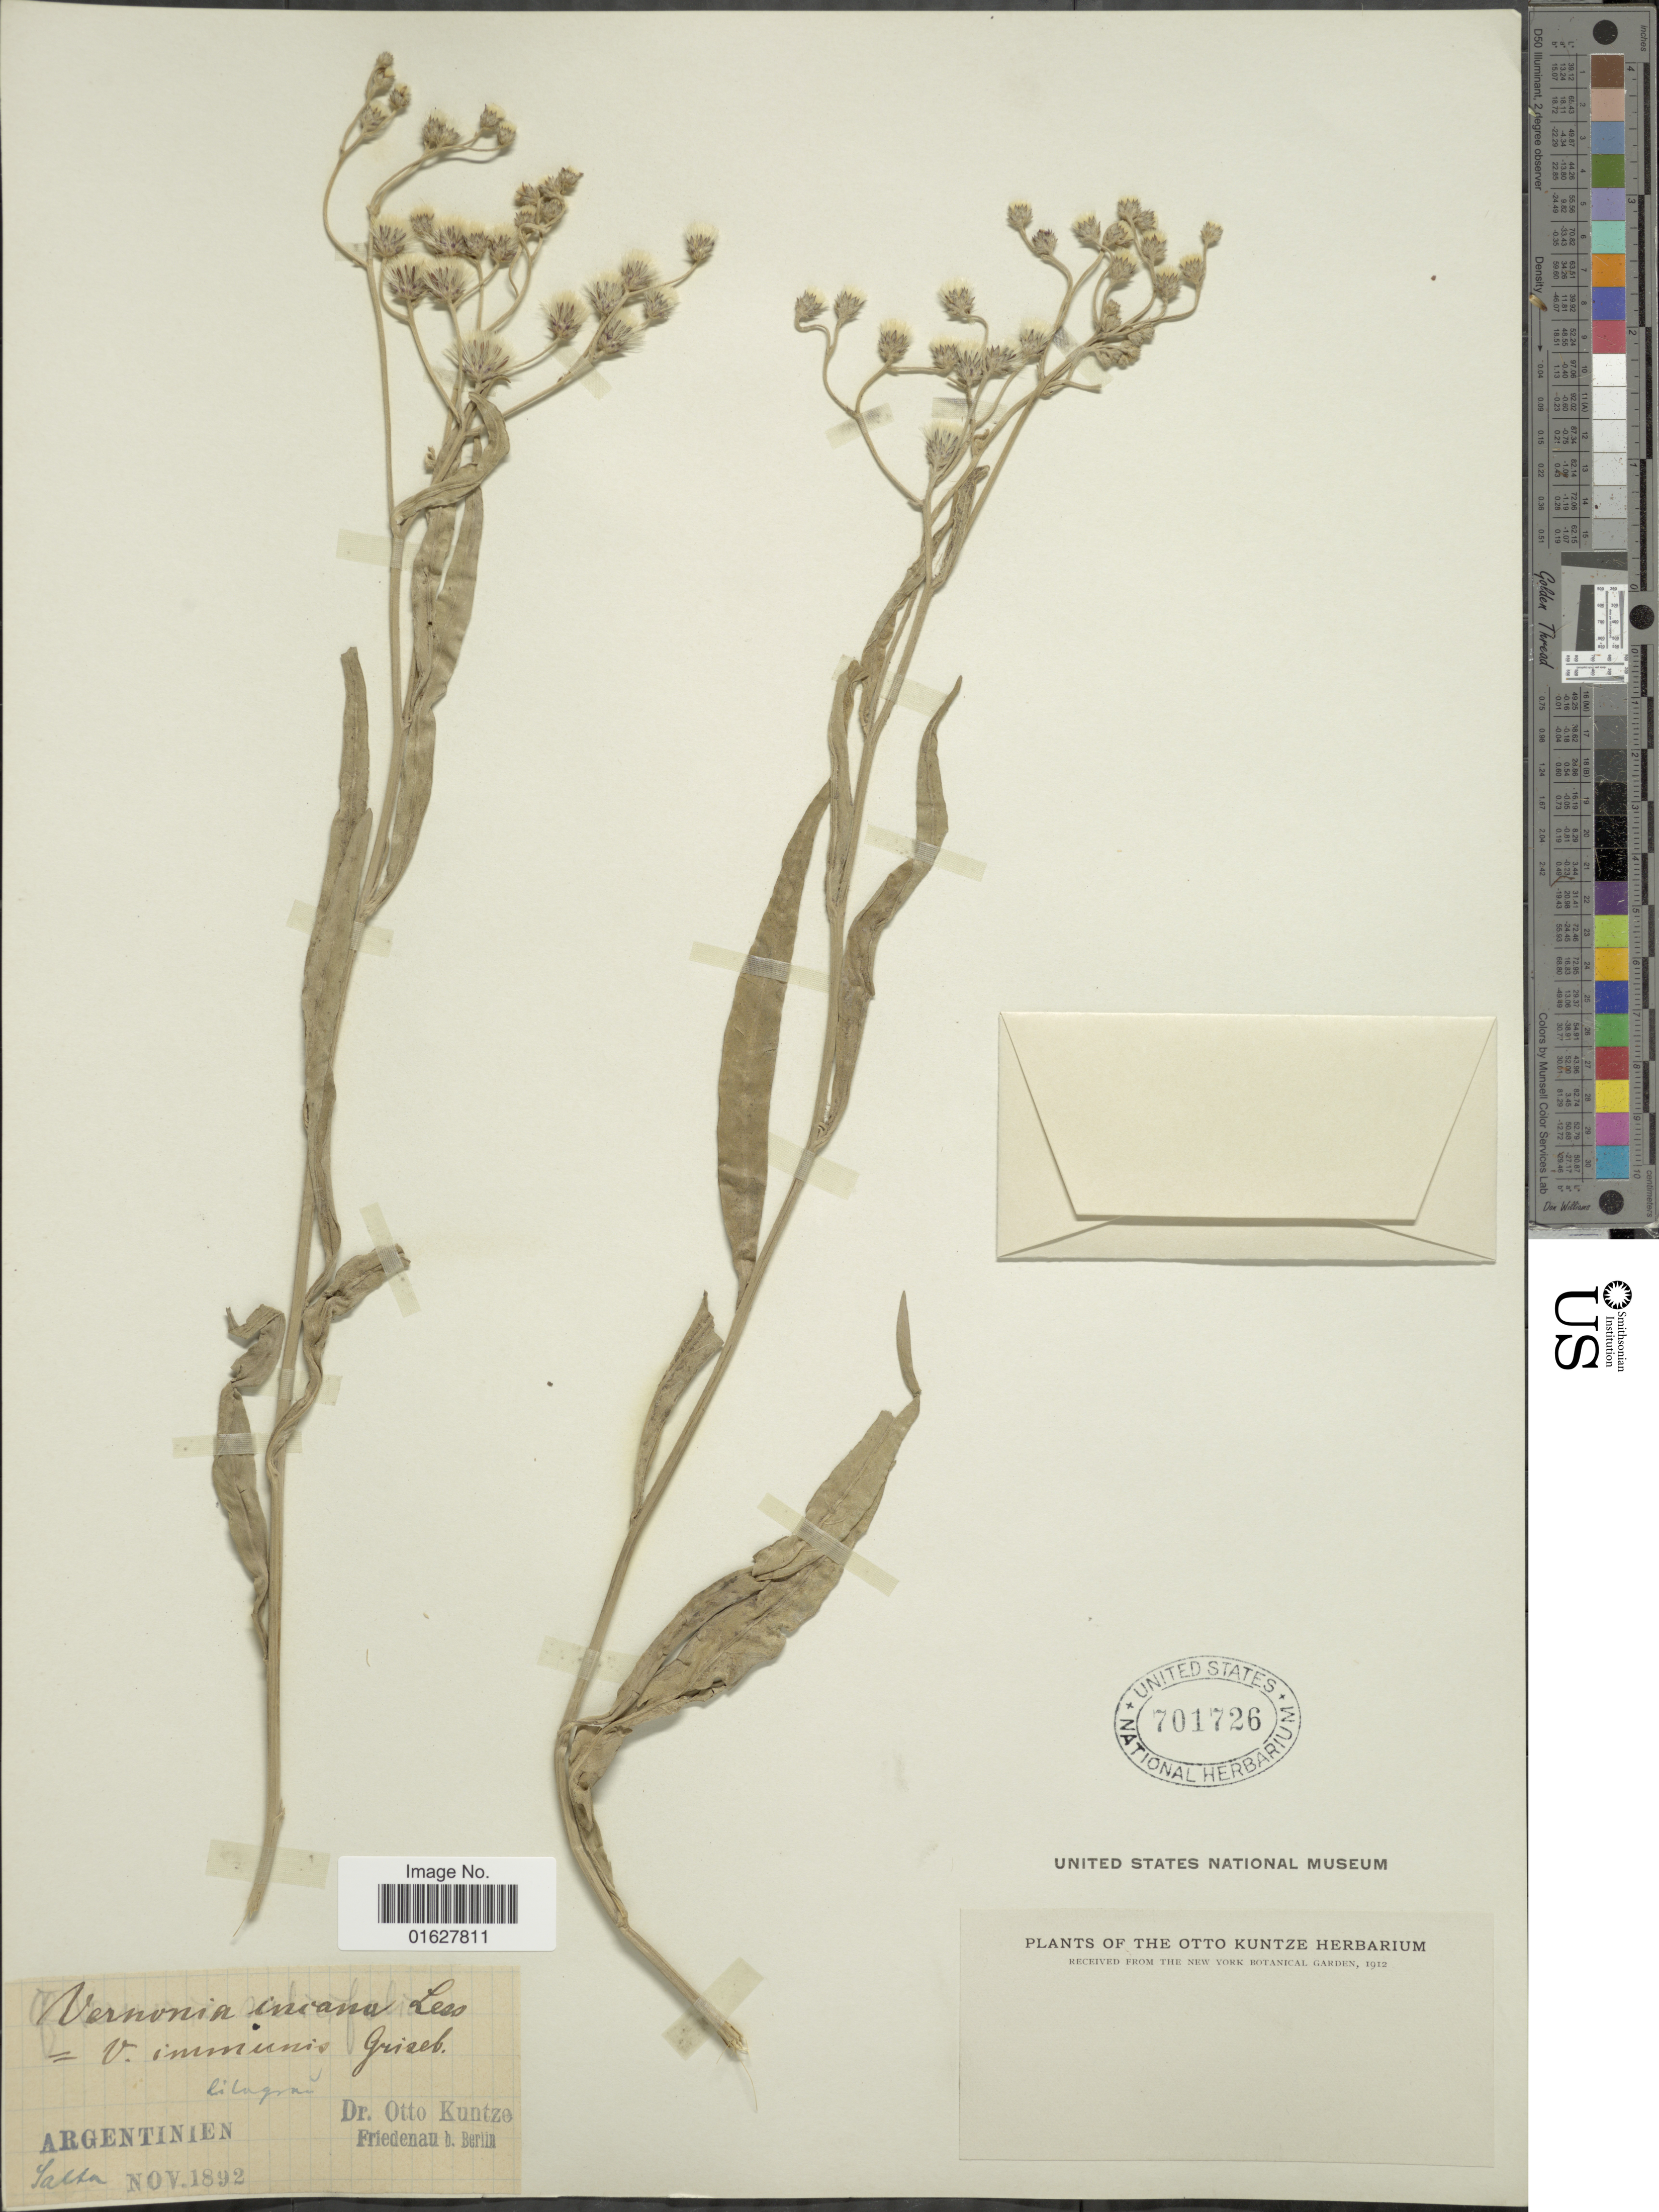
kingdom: Plantae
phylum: Tracheophyta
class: Magnoliopsida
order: Asterales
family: Asteraceae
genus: Vernonia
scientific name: Vernonia incana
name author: Less.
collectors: C.E.O. Kuntze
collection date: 1892-11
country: Argentina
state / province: Salta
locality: Argentinien, Salta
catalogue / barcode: US 701726